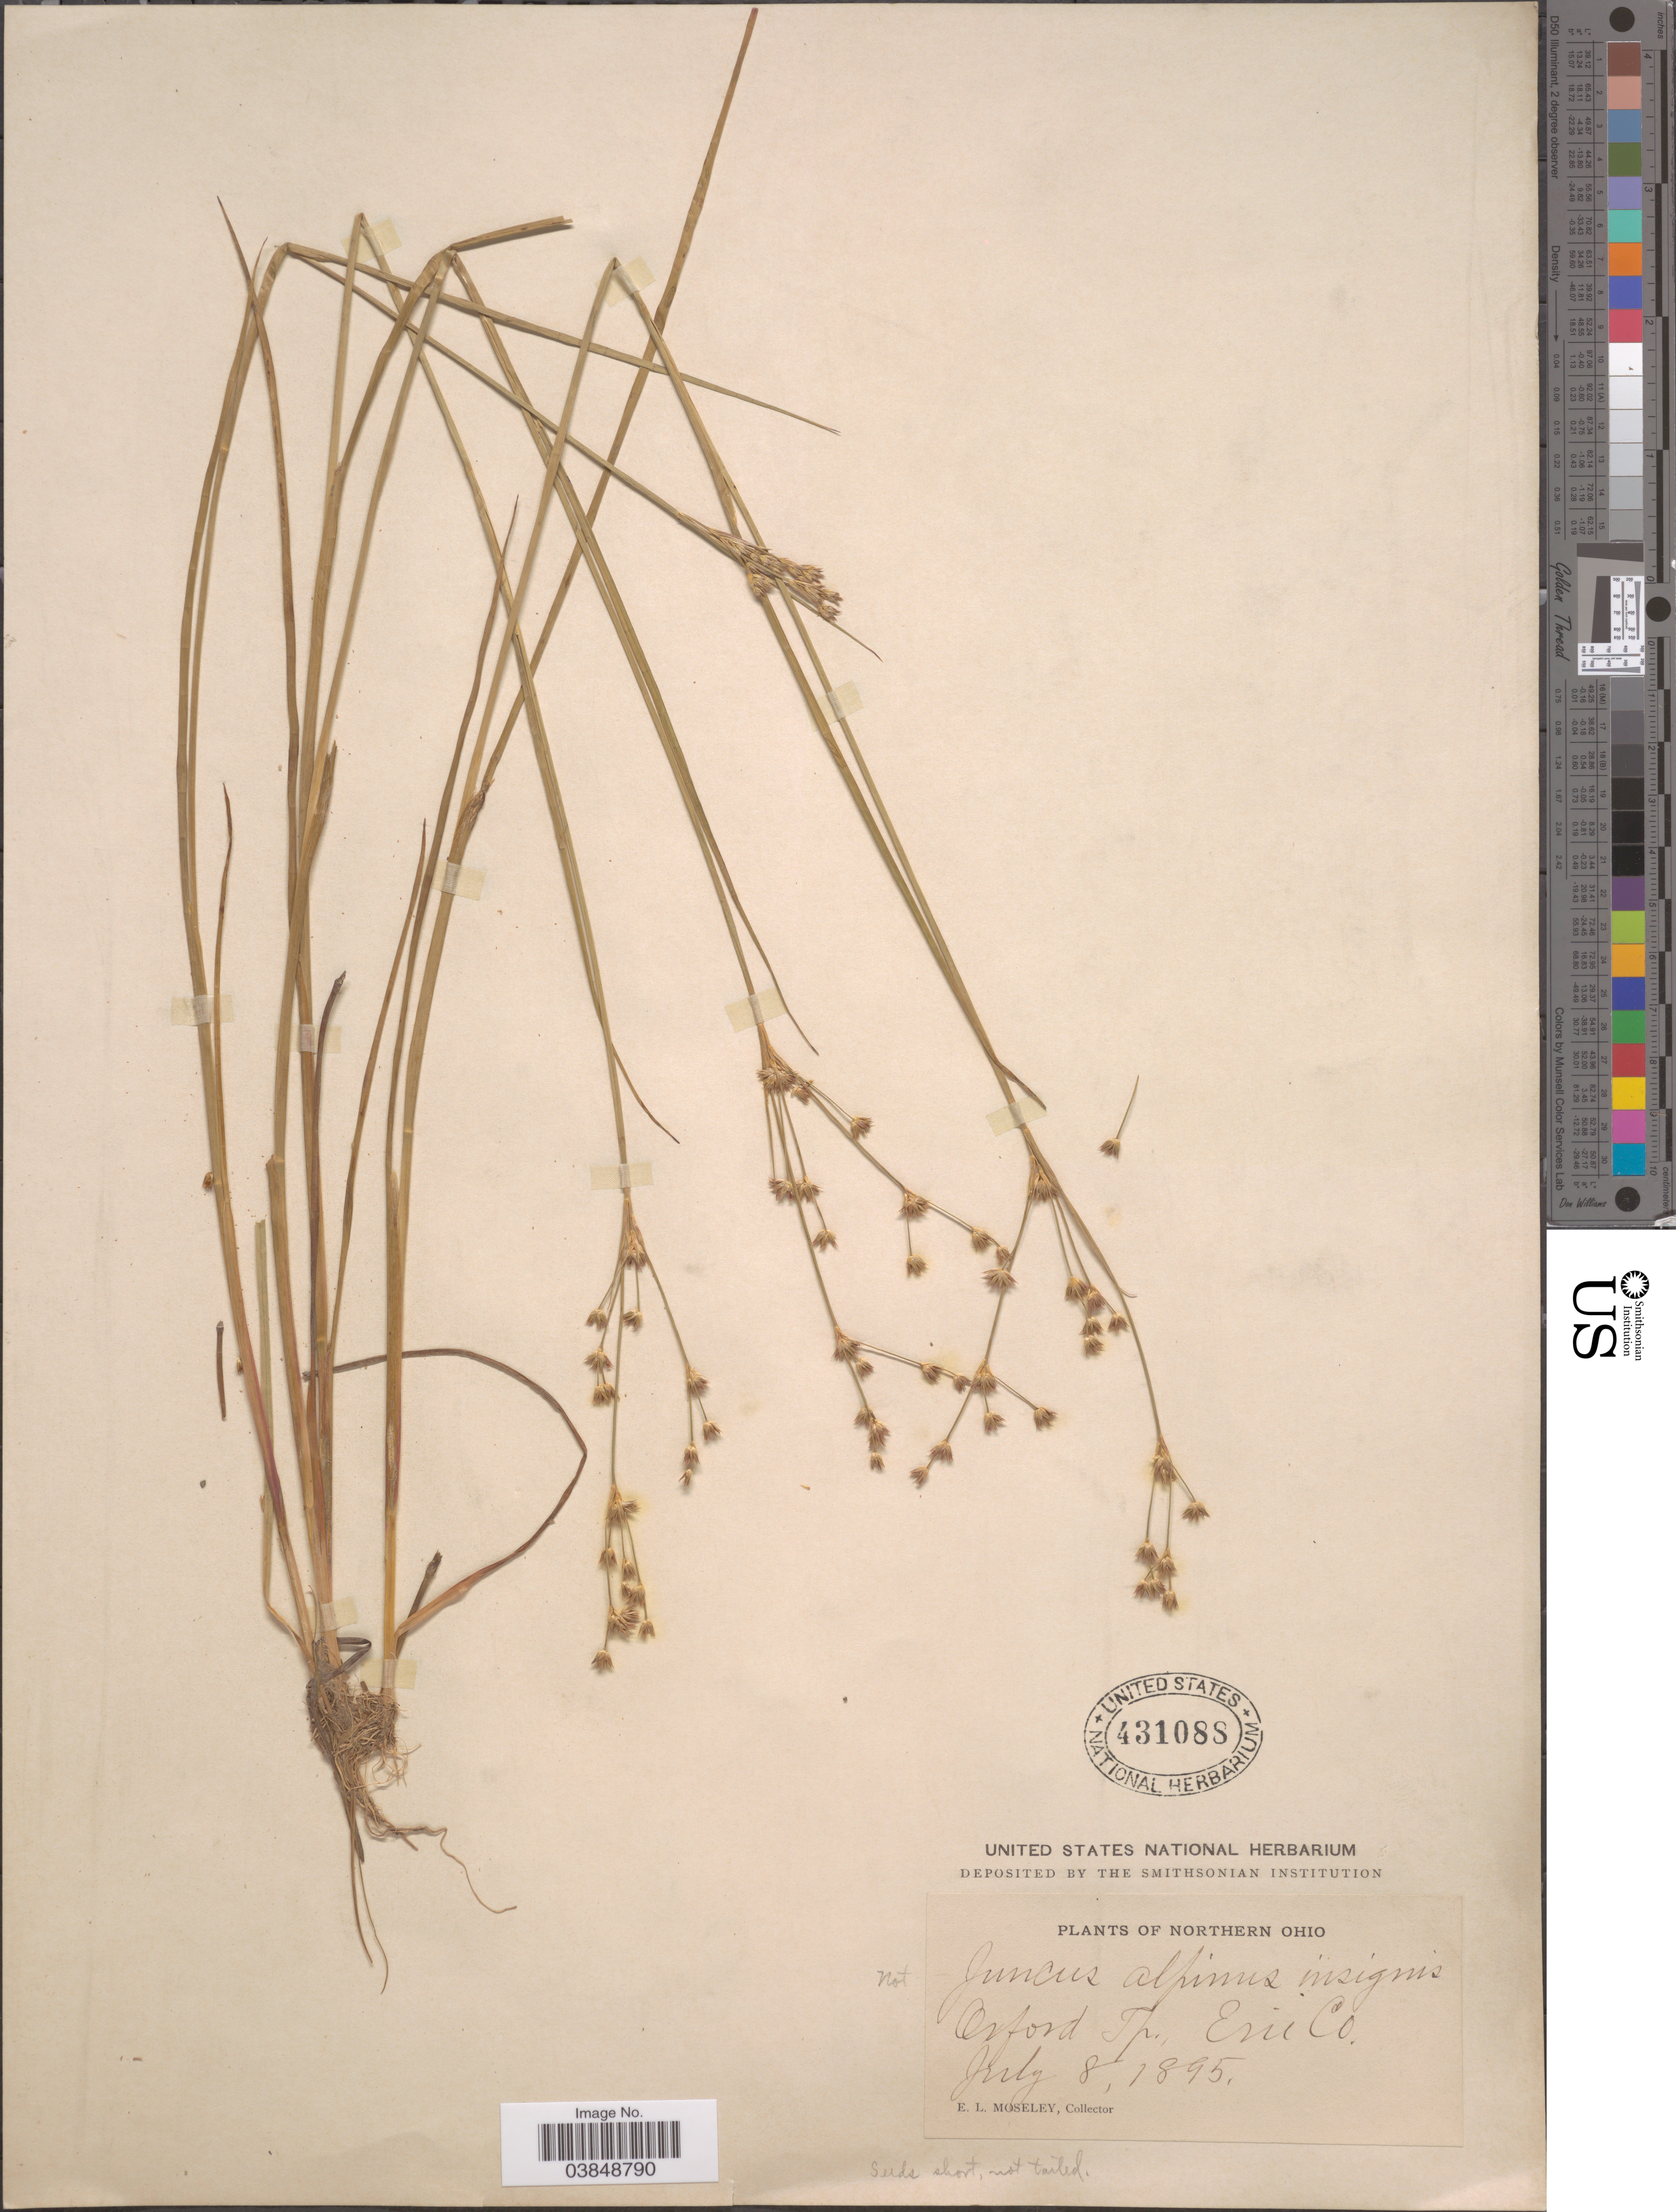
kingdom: Plantae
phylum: Tracheophyta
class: Liliopsida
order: Poales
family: Juncaceae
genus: Juncus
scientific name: Juncus acuminatus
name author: Michx.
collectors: E. Moseley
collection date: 1895-07-08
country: United States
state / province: Ohio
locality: Northern Ohio. Oxford Tp., Erie Co.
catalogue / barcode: US 431088